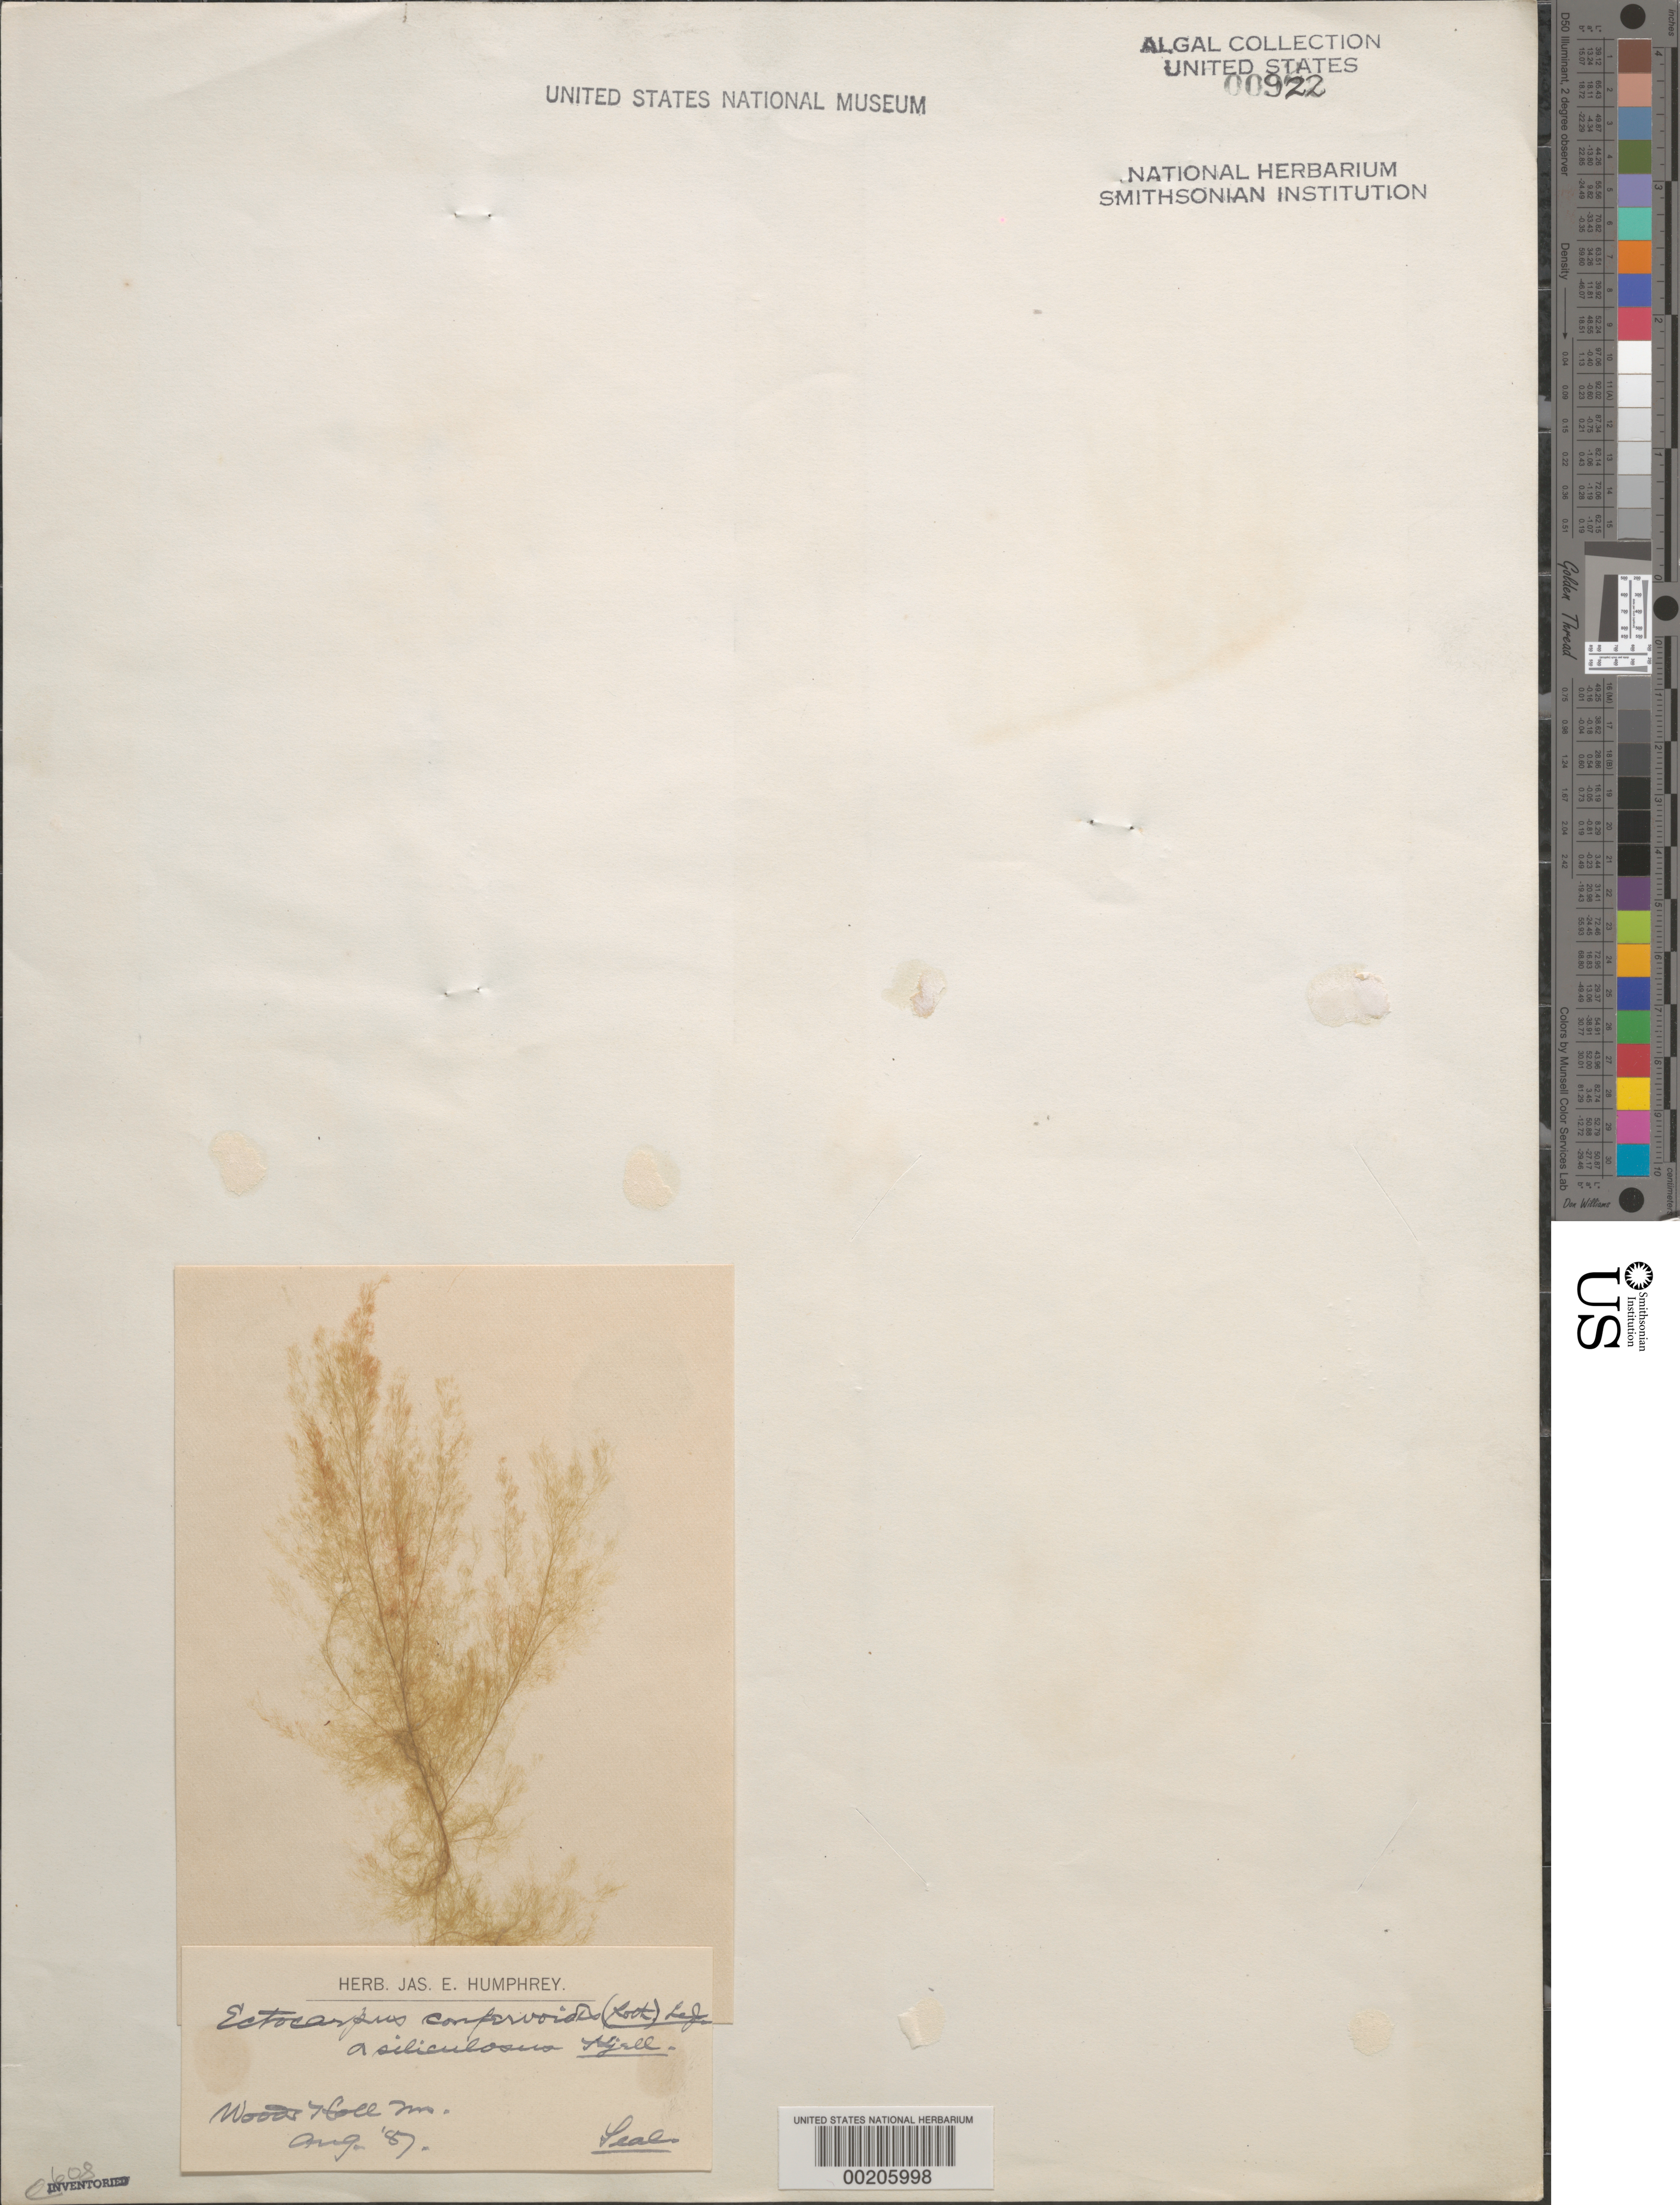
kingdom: Chromista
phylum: Ochrophyta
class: Phaeophyceae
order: Ectocarpales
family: Ectocarpaceae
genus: Ectocarpus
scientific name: Ectocarpus siliculosus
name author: (Dillwyn) Lyngbye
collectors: -. Seal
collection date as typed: Aug 1887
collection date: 1887-08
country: United States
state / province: Massachusetts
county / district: Barnstable County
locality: Woods Hole (Woods Holl)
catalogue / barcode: US 922